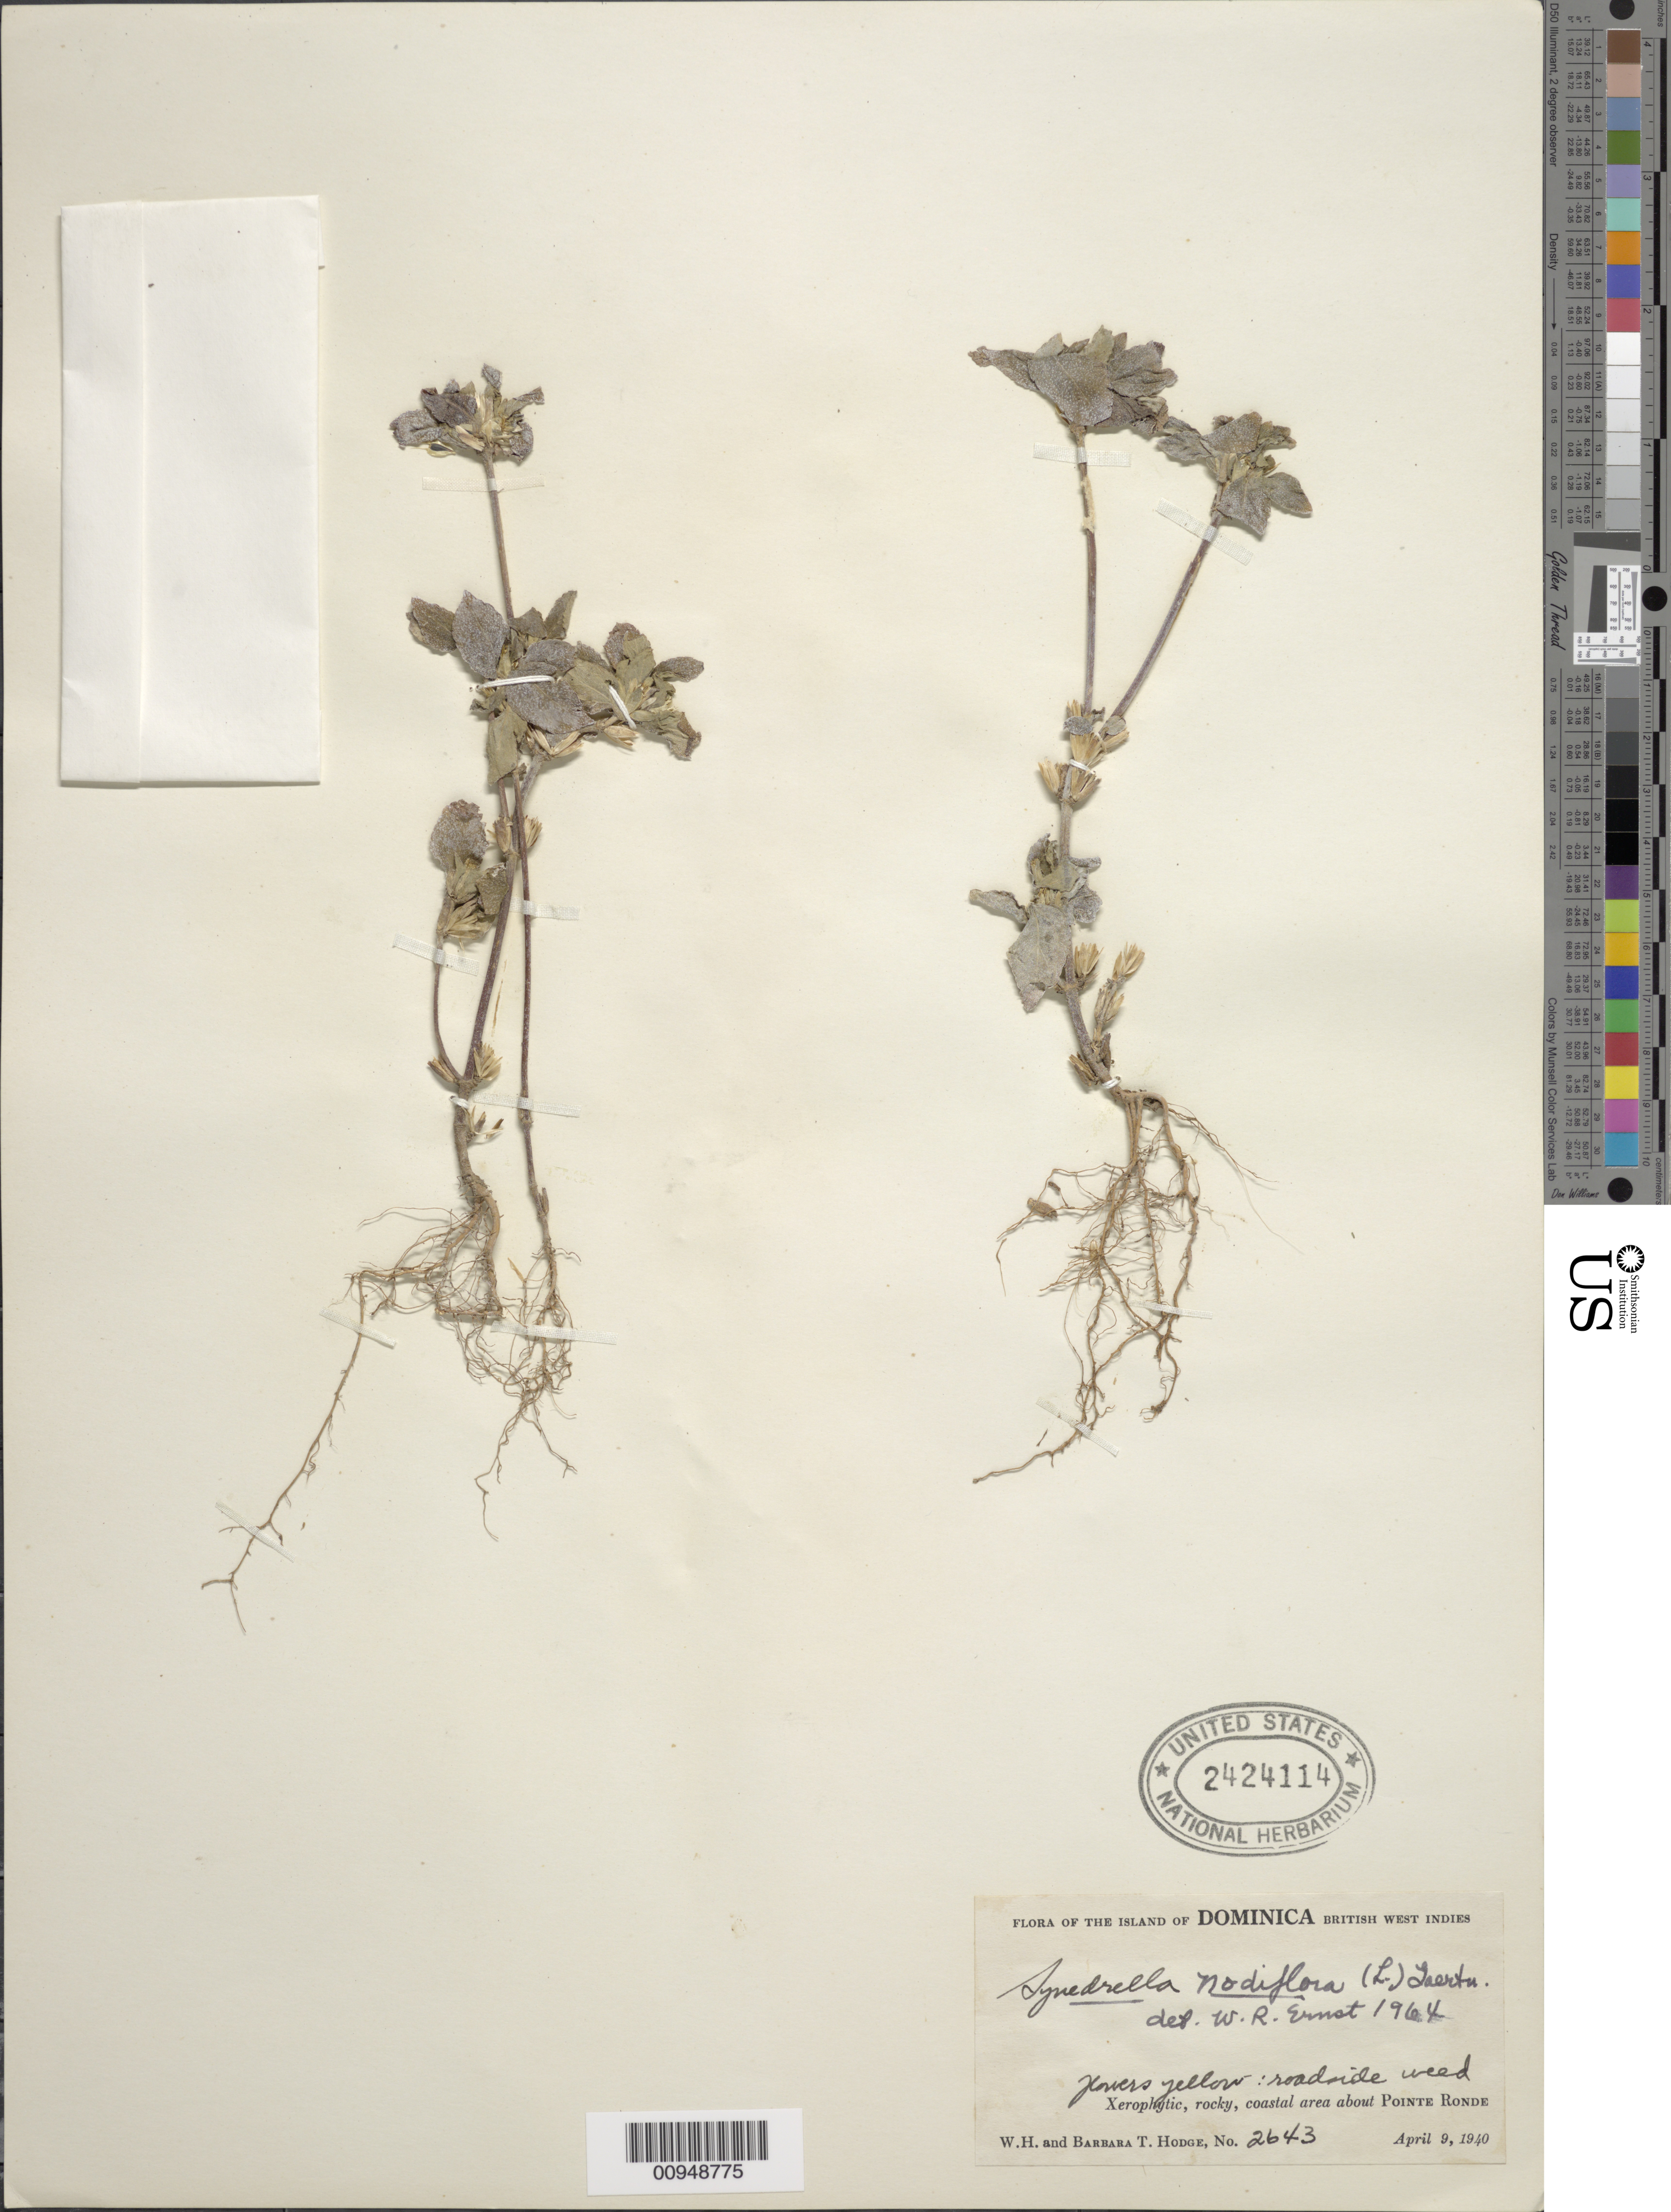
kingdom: Plantae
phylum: Tracheophyta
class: Magnoliopsida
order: Asterales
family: Asteraceae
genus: Synedrella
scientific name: Synedrella nodiflora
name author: (L.) Gaertn.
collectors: W. Hodge & B. Hodge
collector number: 2643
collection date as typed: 09 Apr 1940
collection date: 1940-04-09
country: Dominica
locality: Pointe Ronde, coastal area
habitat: Xerophytic, rocky, coastal area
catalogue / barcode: US 2424114